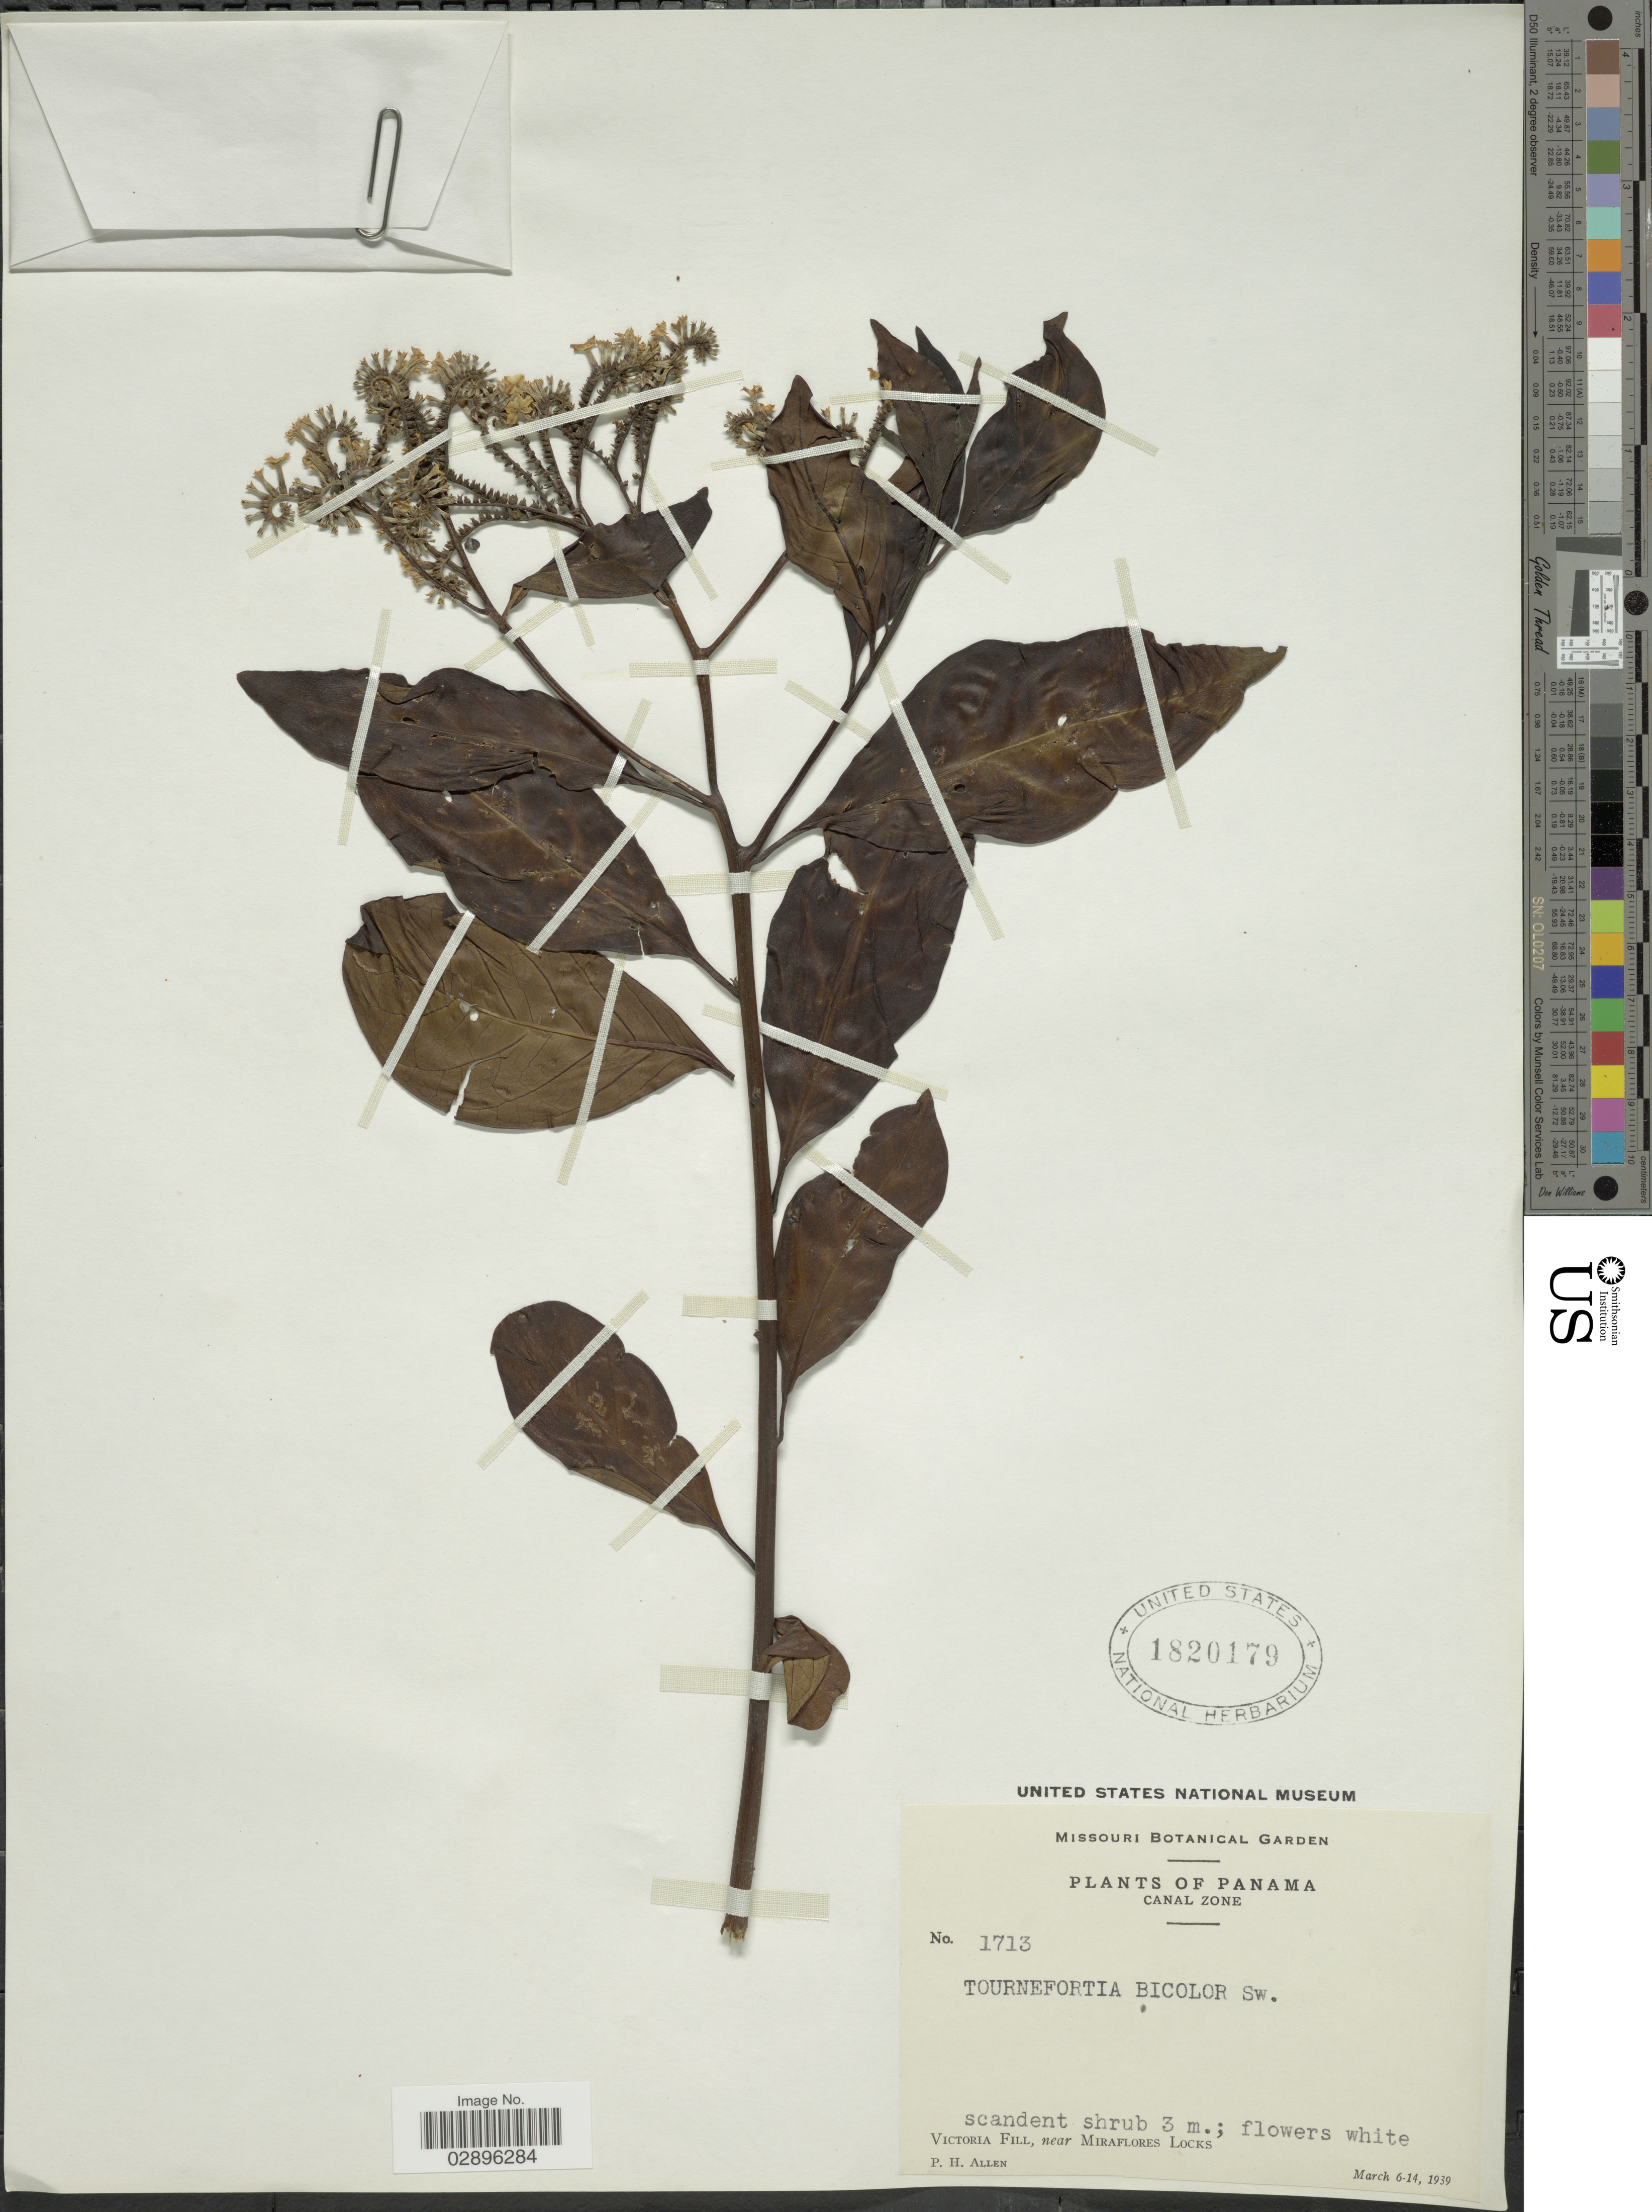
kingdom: Plantae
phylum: Tracheophyta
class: Magnoliopsida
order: Boraginales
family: Heliotropiaceae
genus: Tournefortia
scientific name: Tournefortia bicolor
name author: Sw.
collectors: P. H. Allen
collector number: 1713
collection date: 1939-03-06/1939-03-14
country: Panama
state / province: Panamá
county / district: Canal Zone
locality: Canal Zone. Victoria Fill, near Miraflores Locks.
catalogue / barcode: US 1820179